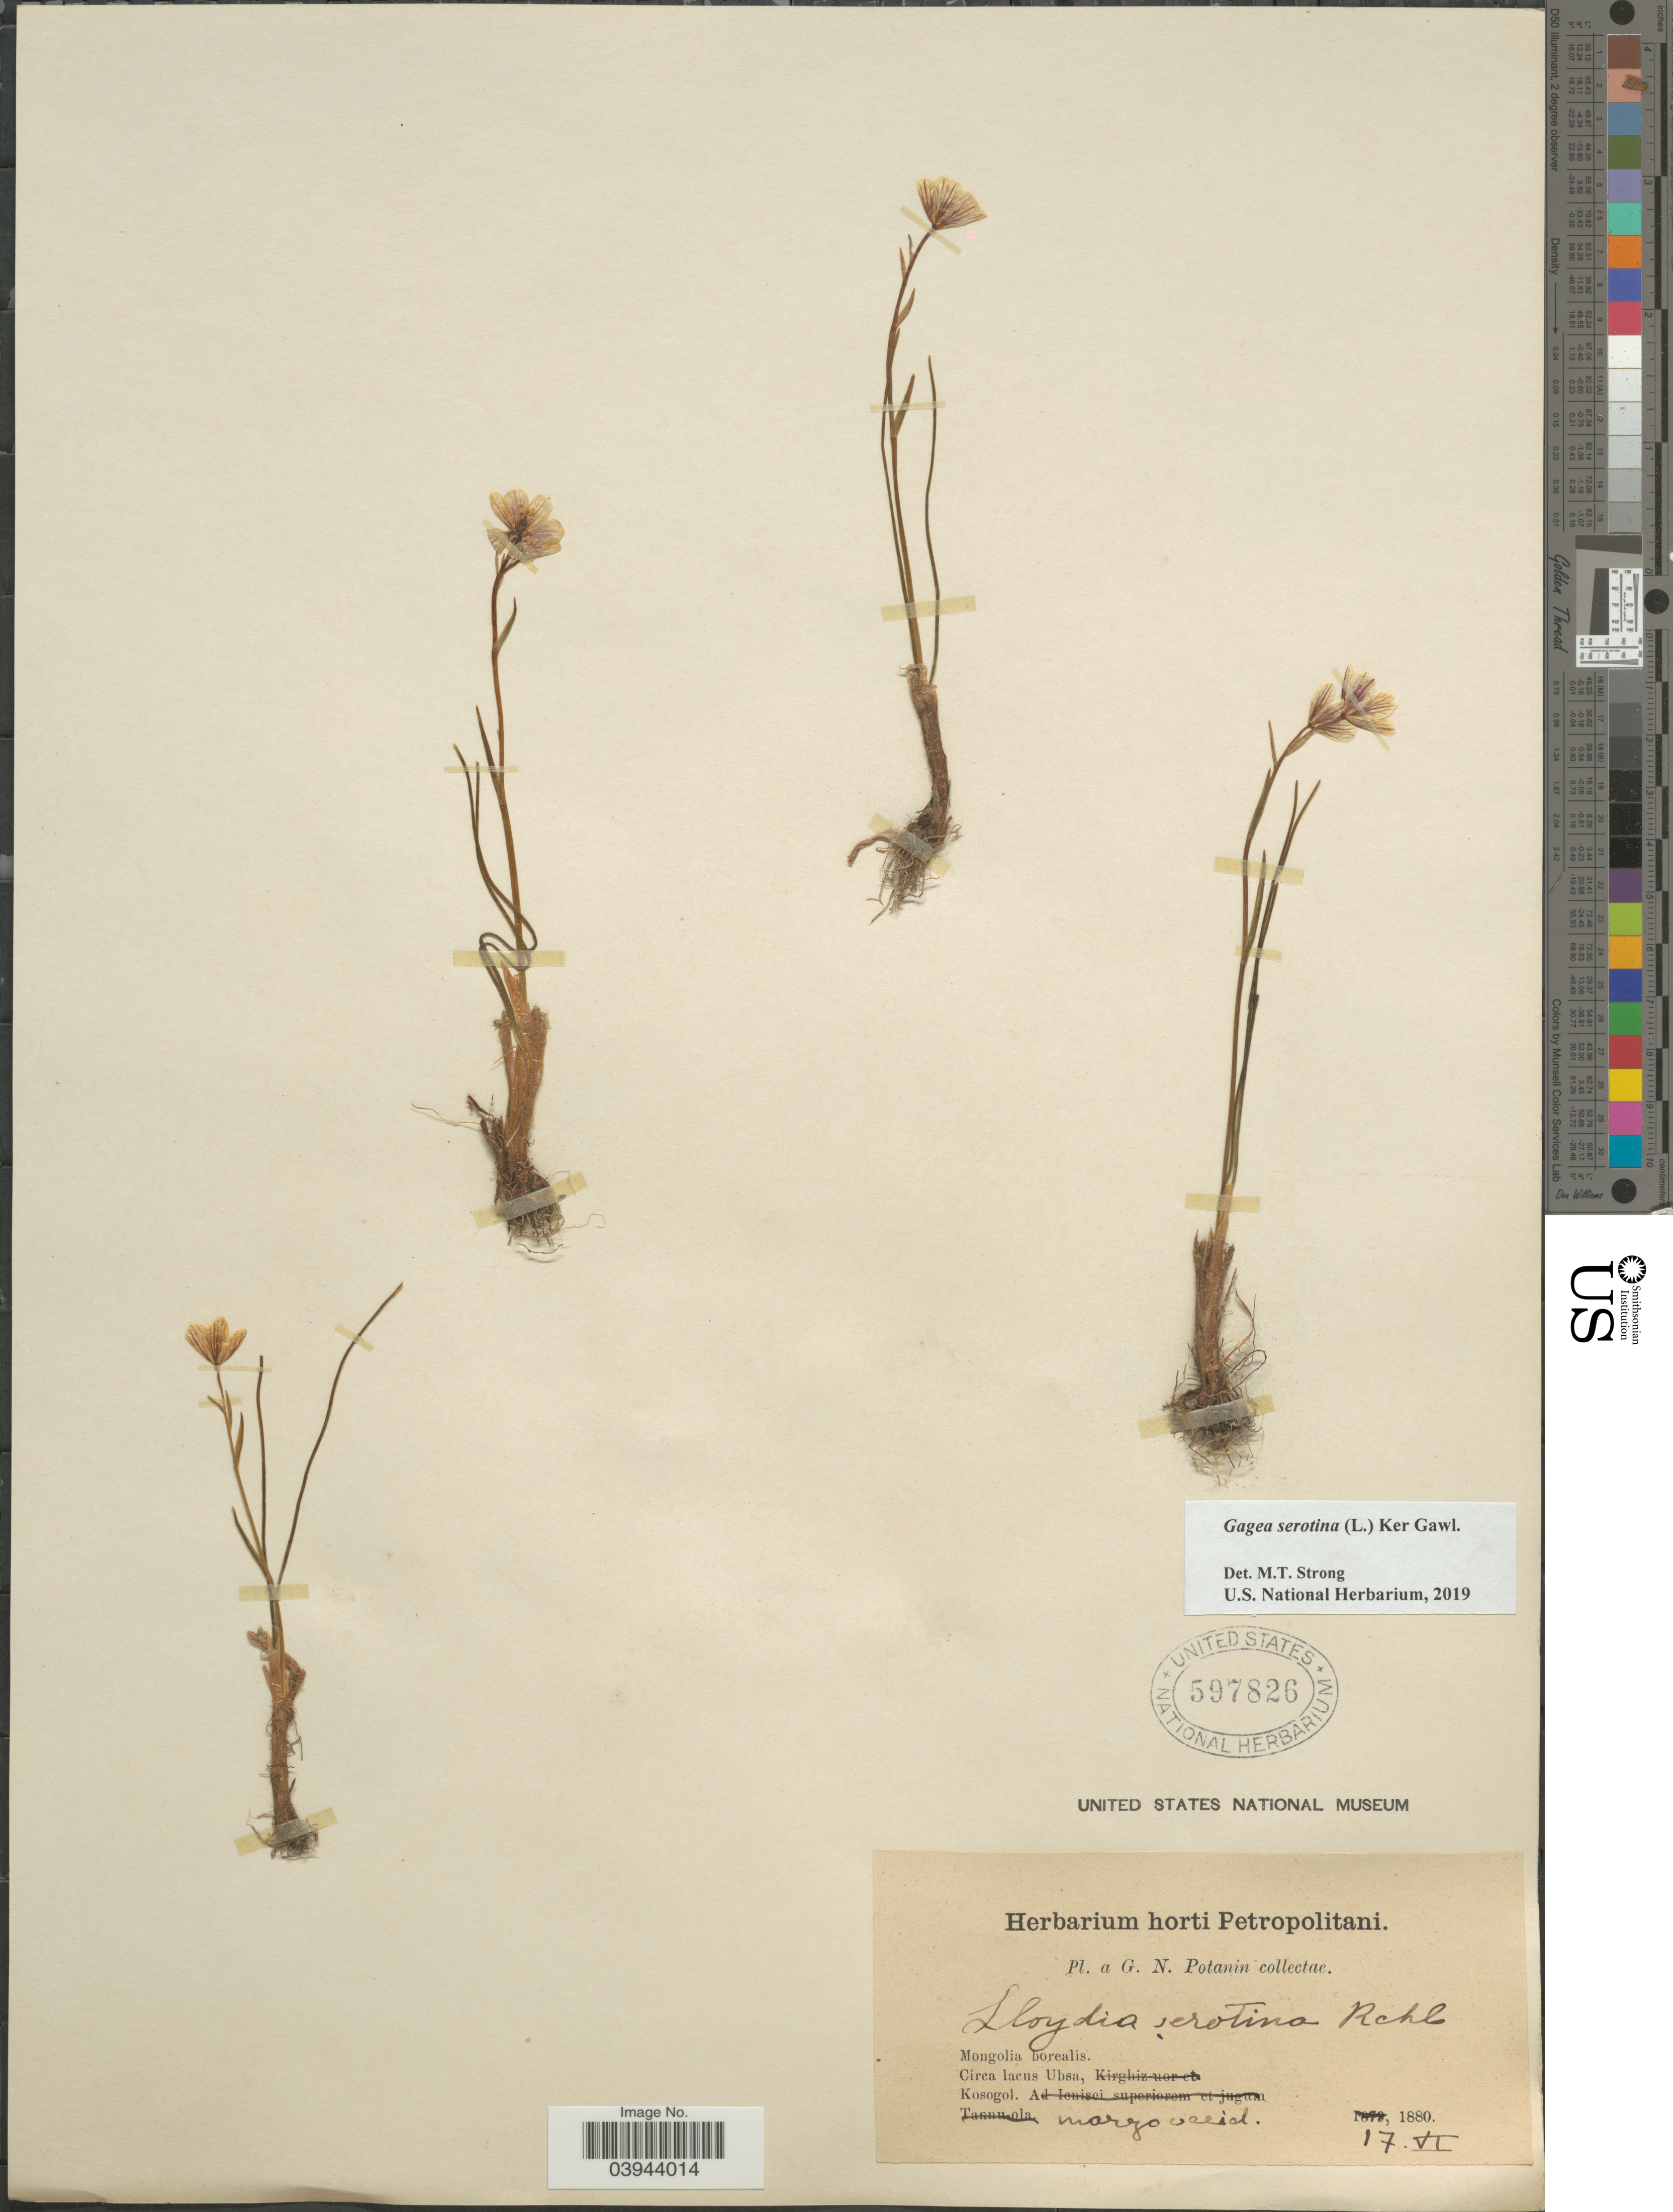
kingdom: Plantae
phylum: Tracheophyta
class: Liliopsida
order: Liliales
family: Liliaceae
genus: Gagea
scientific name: Gagea serotina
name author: (L.) Ker Gawl.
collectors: G. Potanin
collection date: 1880-06-17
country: Mongolia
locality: Mongolia borealis. Circa lacus Ubsa, Kosogol.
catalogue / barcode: US 597826